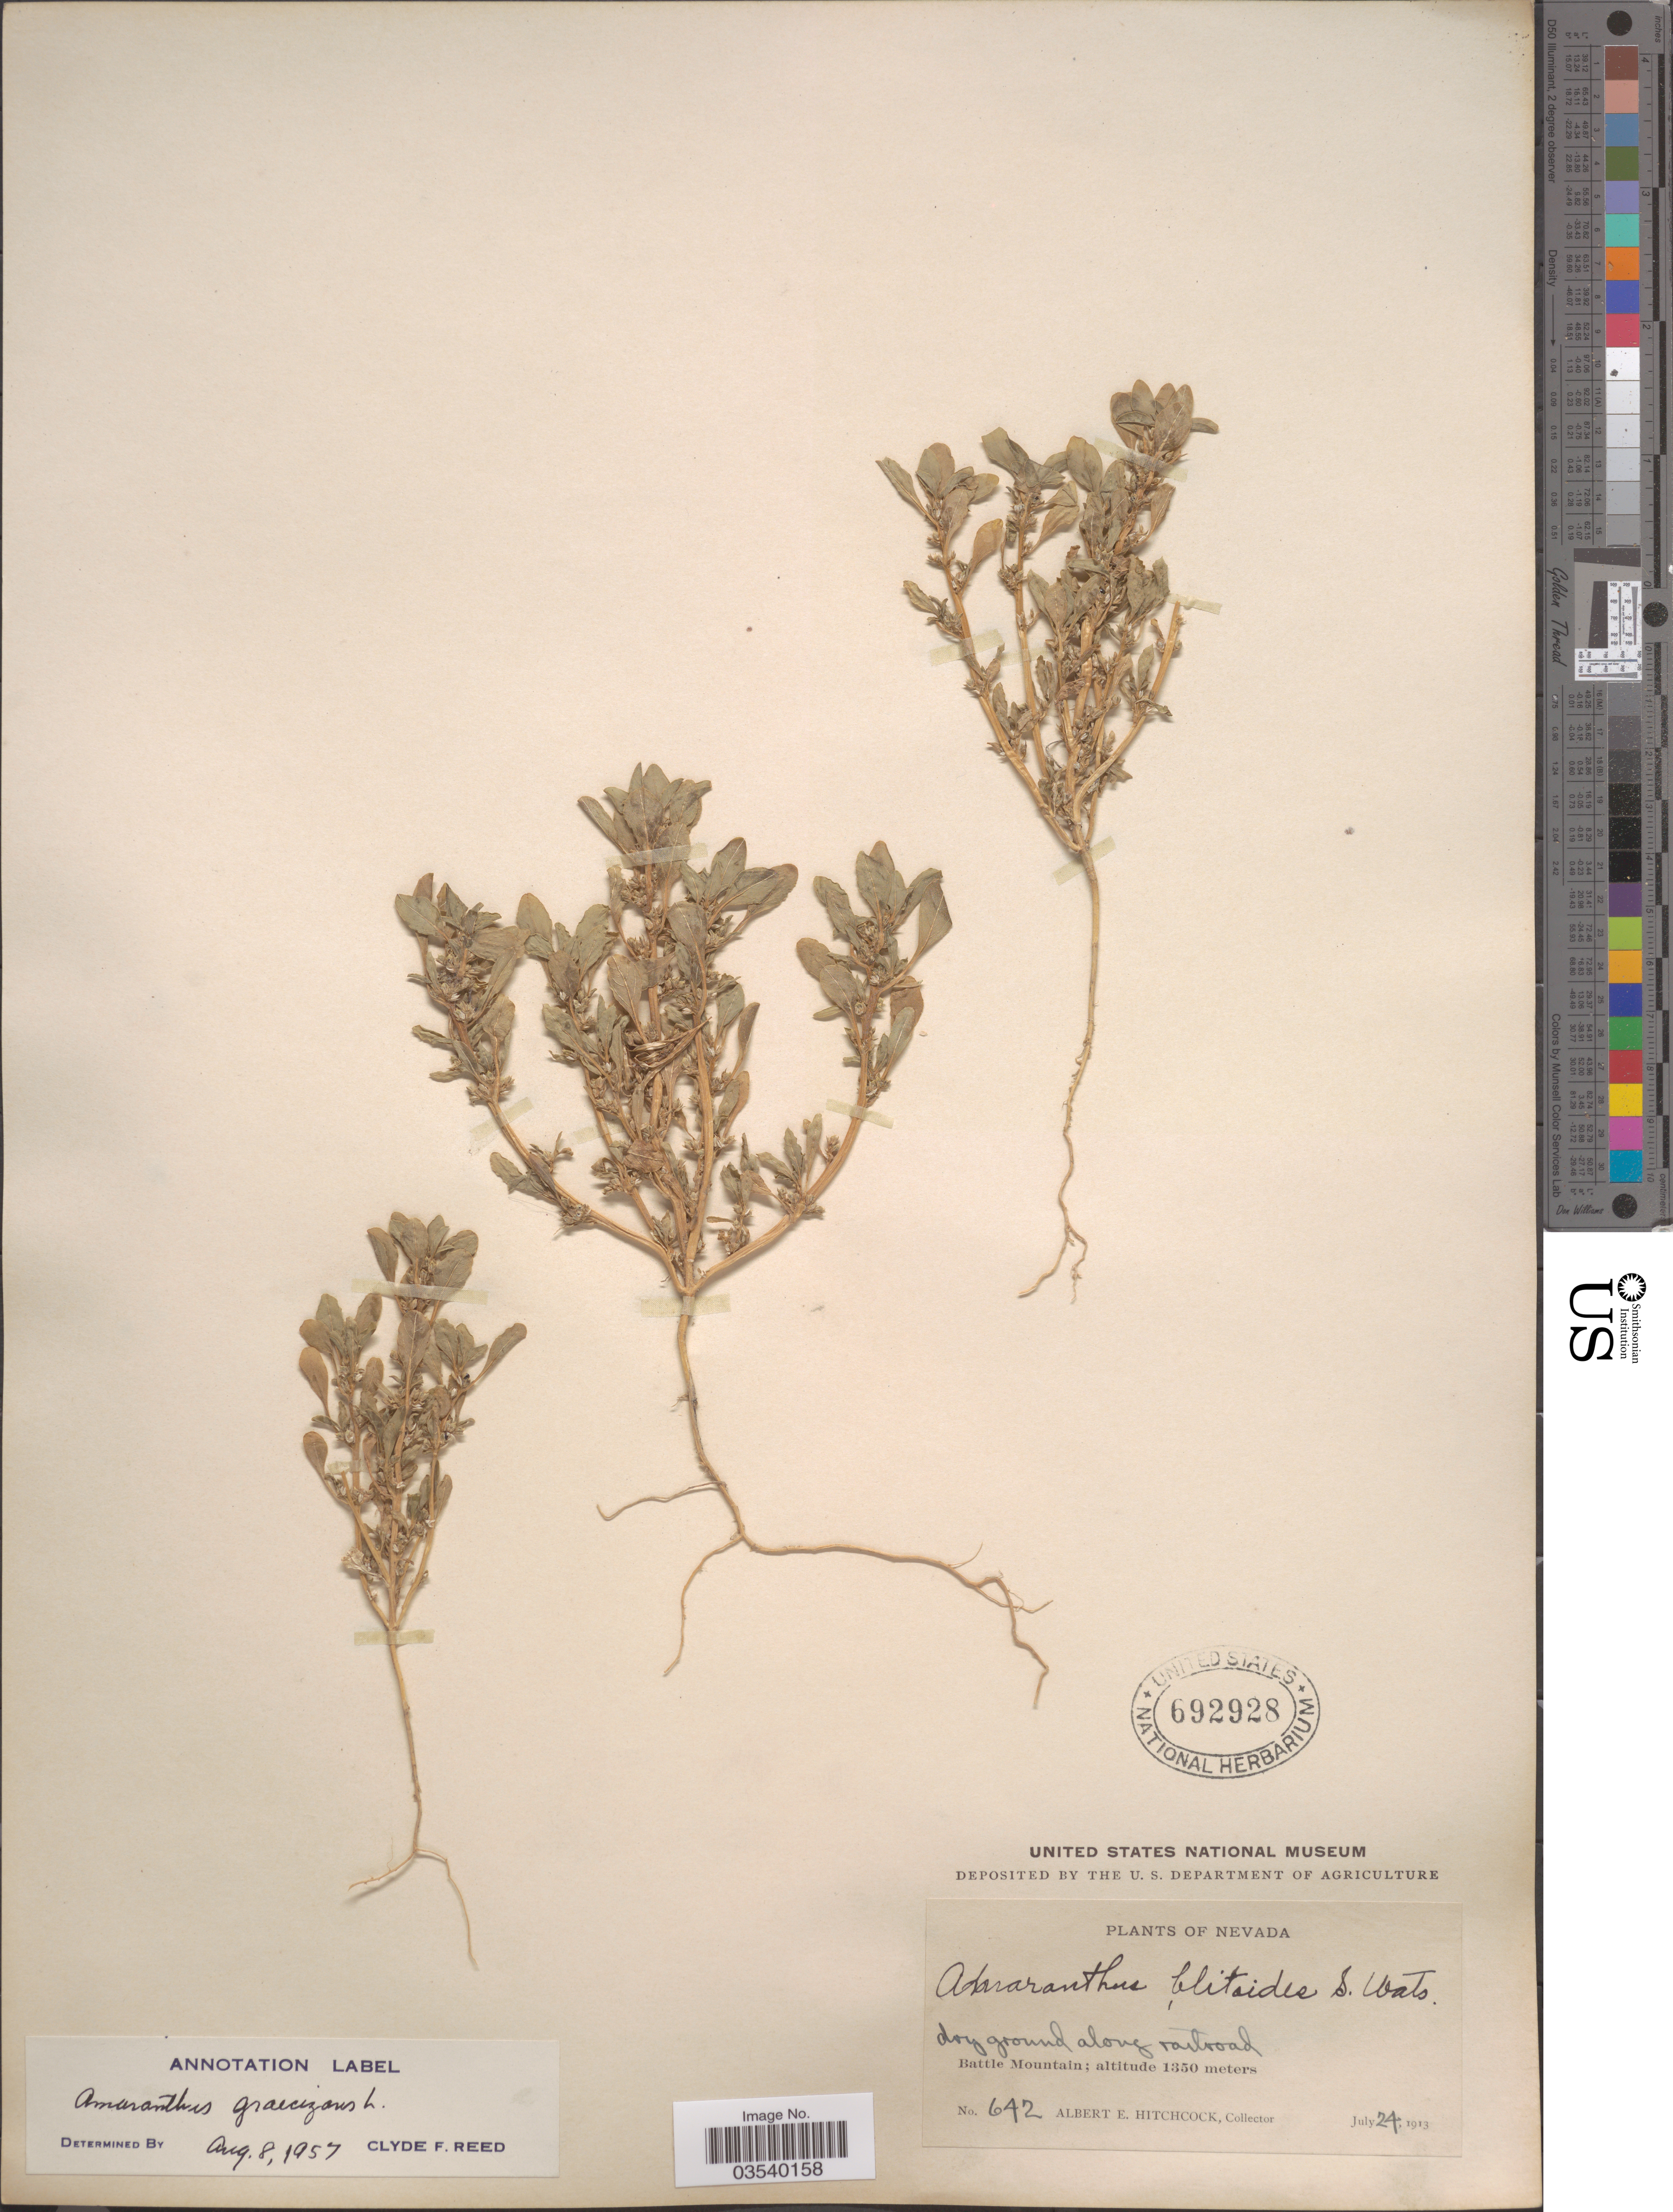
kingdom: Plantae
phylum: Tracheophyta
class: Magnoliopsida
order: Caryophyllales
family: Amaranthaceae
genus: Amaranthus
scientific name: Amaranthus blitoides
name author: S. Watson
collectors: A. Hitchcock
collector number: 642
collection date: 1913-07-24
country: United States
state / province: Nevada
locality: Along railroad. Battle Mountain.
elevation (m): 1350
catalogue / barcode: US 692928